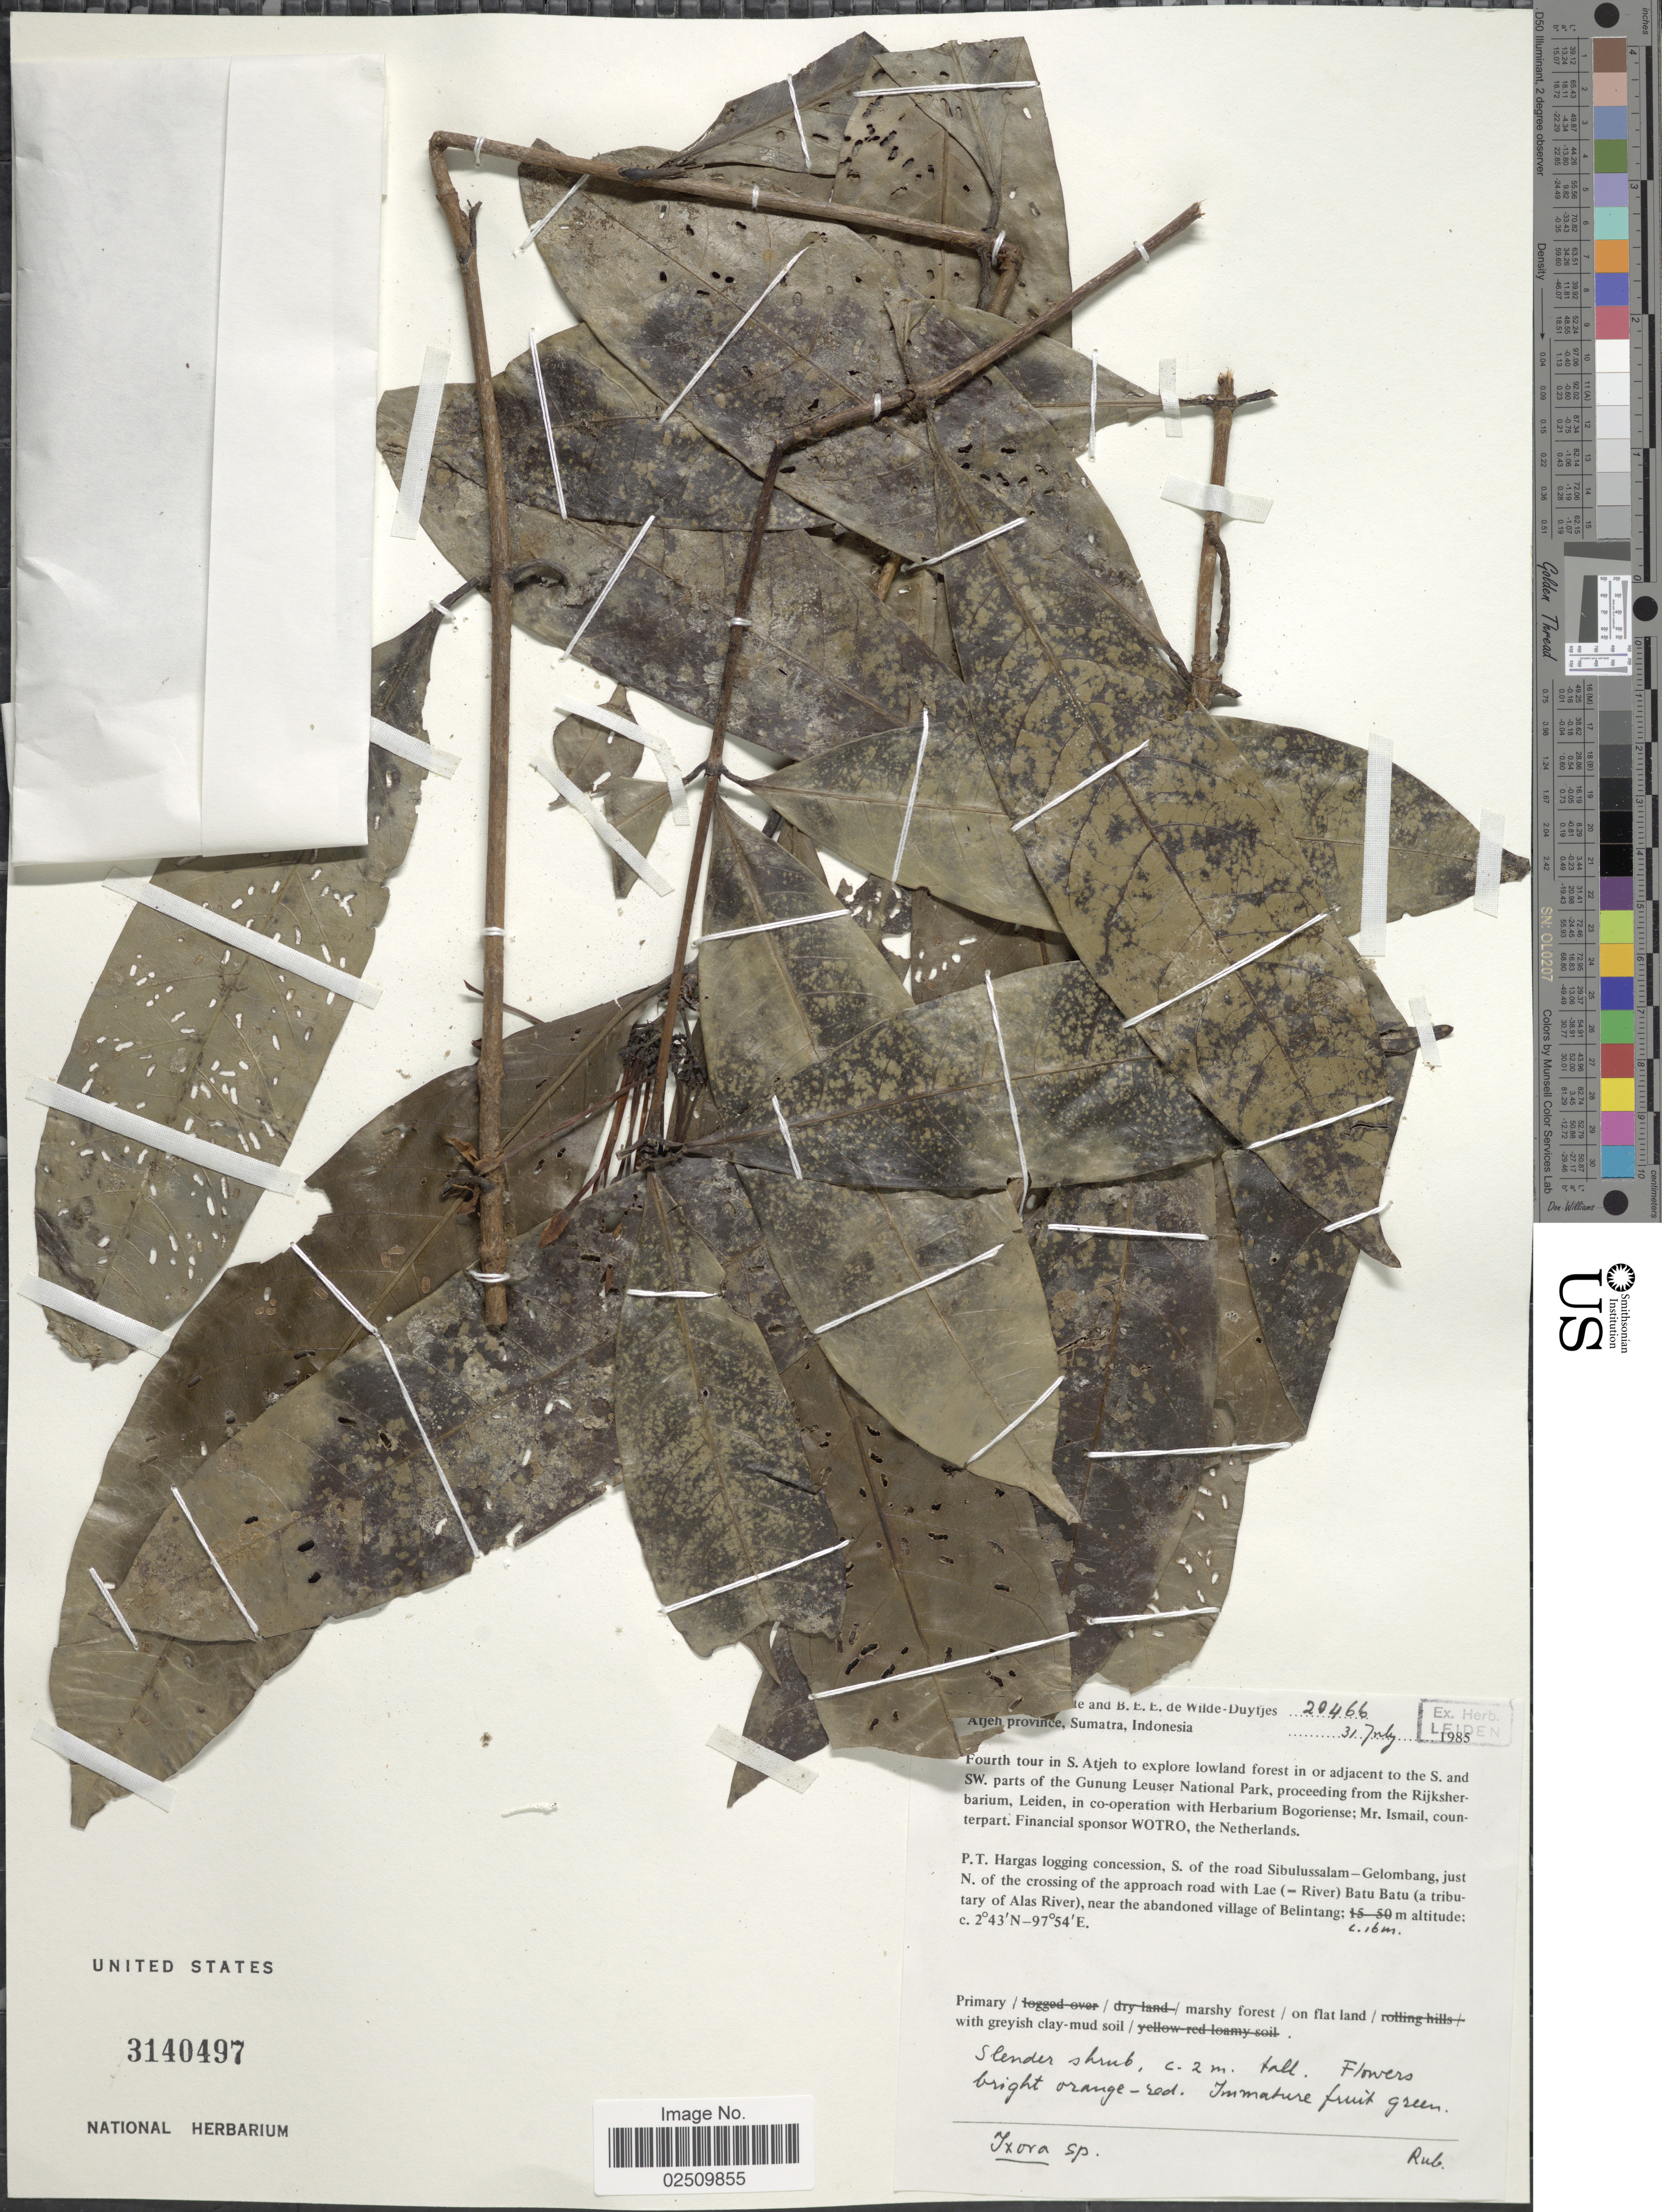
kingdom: Plantae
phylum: Tracheophyta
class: Magnoliopsida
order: Gentianales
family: Rubiaceae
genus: Ixora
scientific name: Ixora sp.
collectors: Collector illegible & B. E. de Wilde-Duyfjes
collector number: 20466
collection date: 1985-07-31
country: Indonesia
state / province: Sumatra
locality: Atjeh Province. S. Atjeh. Lowland forest in or adjacent to the S. and SW. parts of the Gunung Leuser National Park. P.T. Hargas logging concession, S. of the road Sibulussalam-Gelombang, just N. of the crossing of the approach road with Lae (-River) Batu Batu (a tributary of Alas River), near the abandoned village of Belintang.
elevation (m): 16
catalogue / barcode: US 3140497